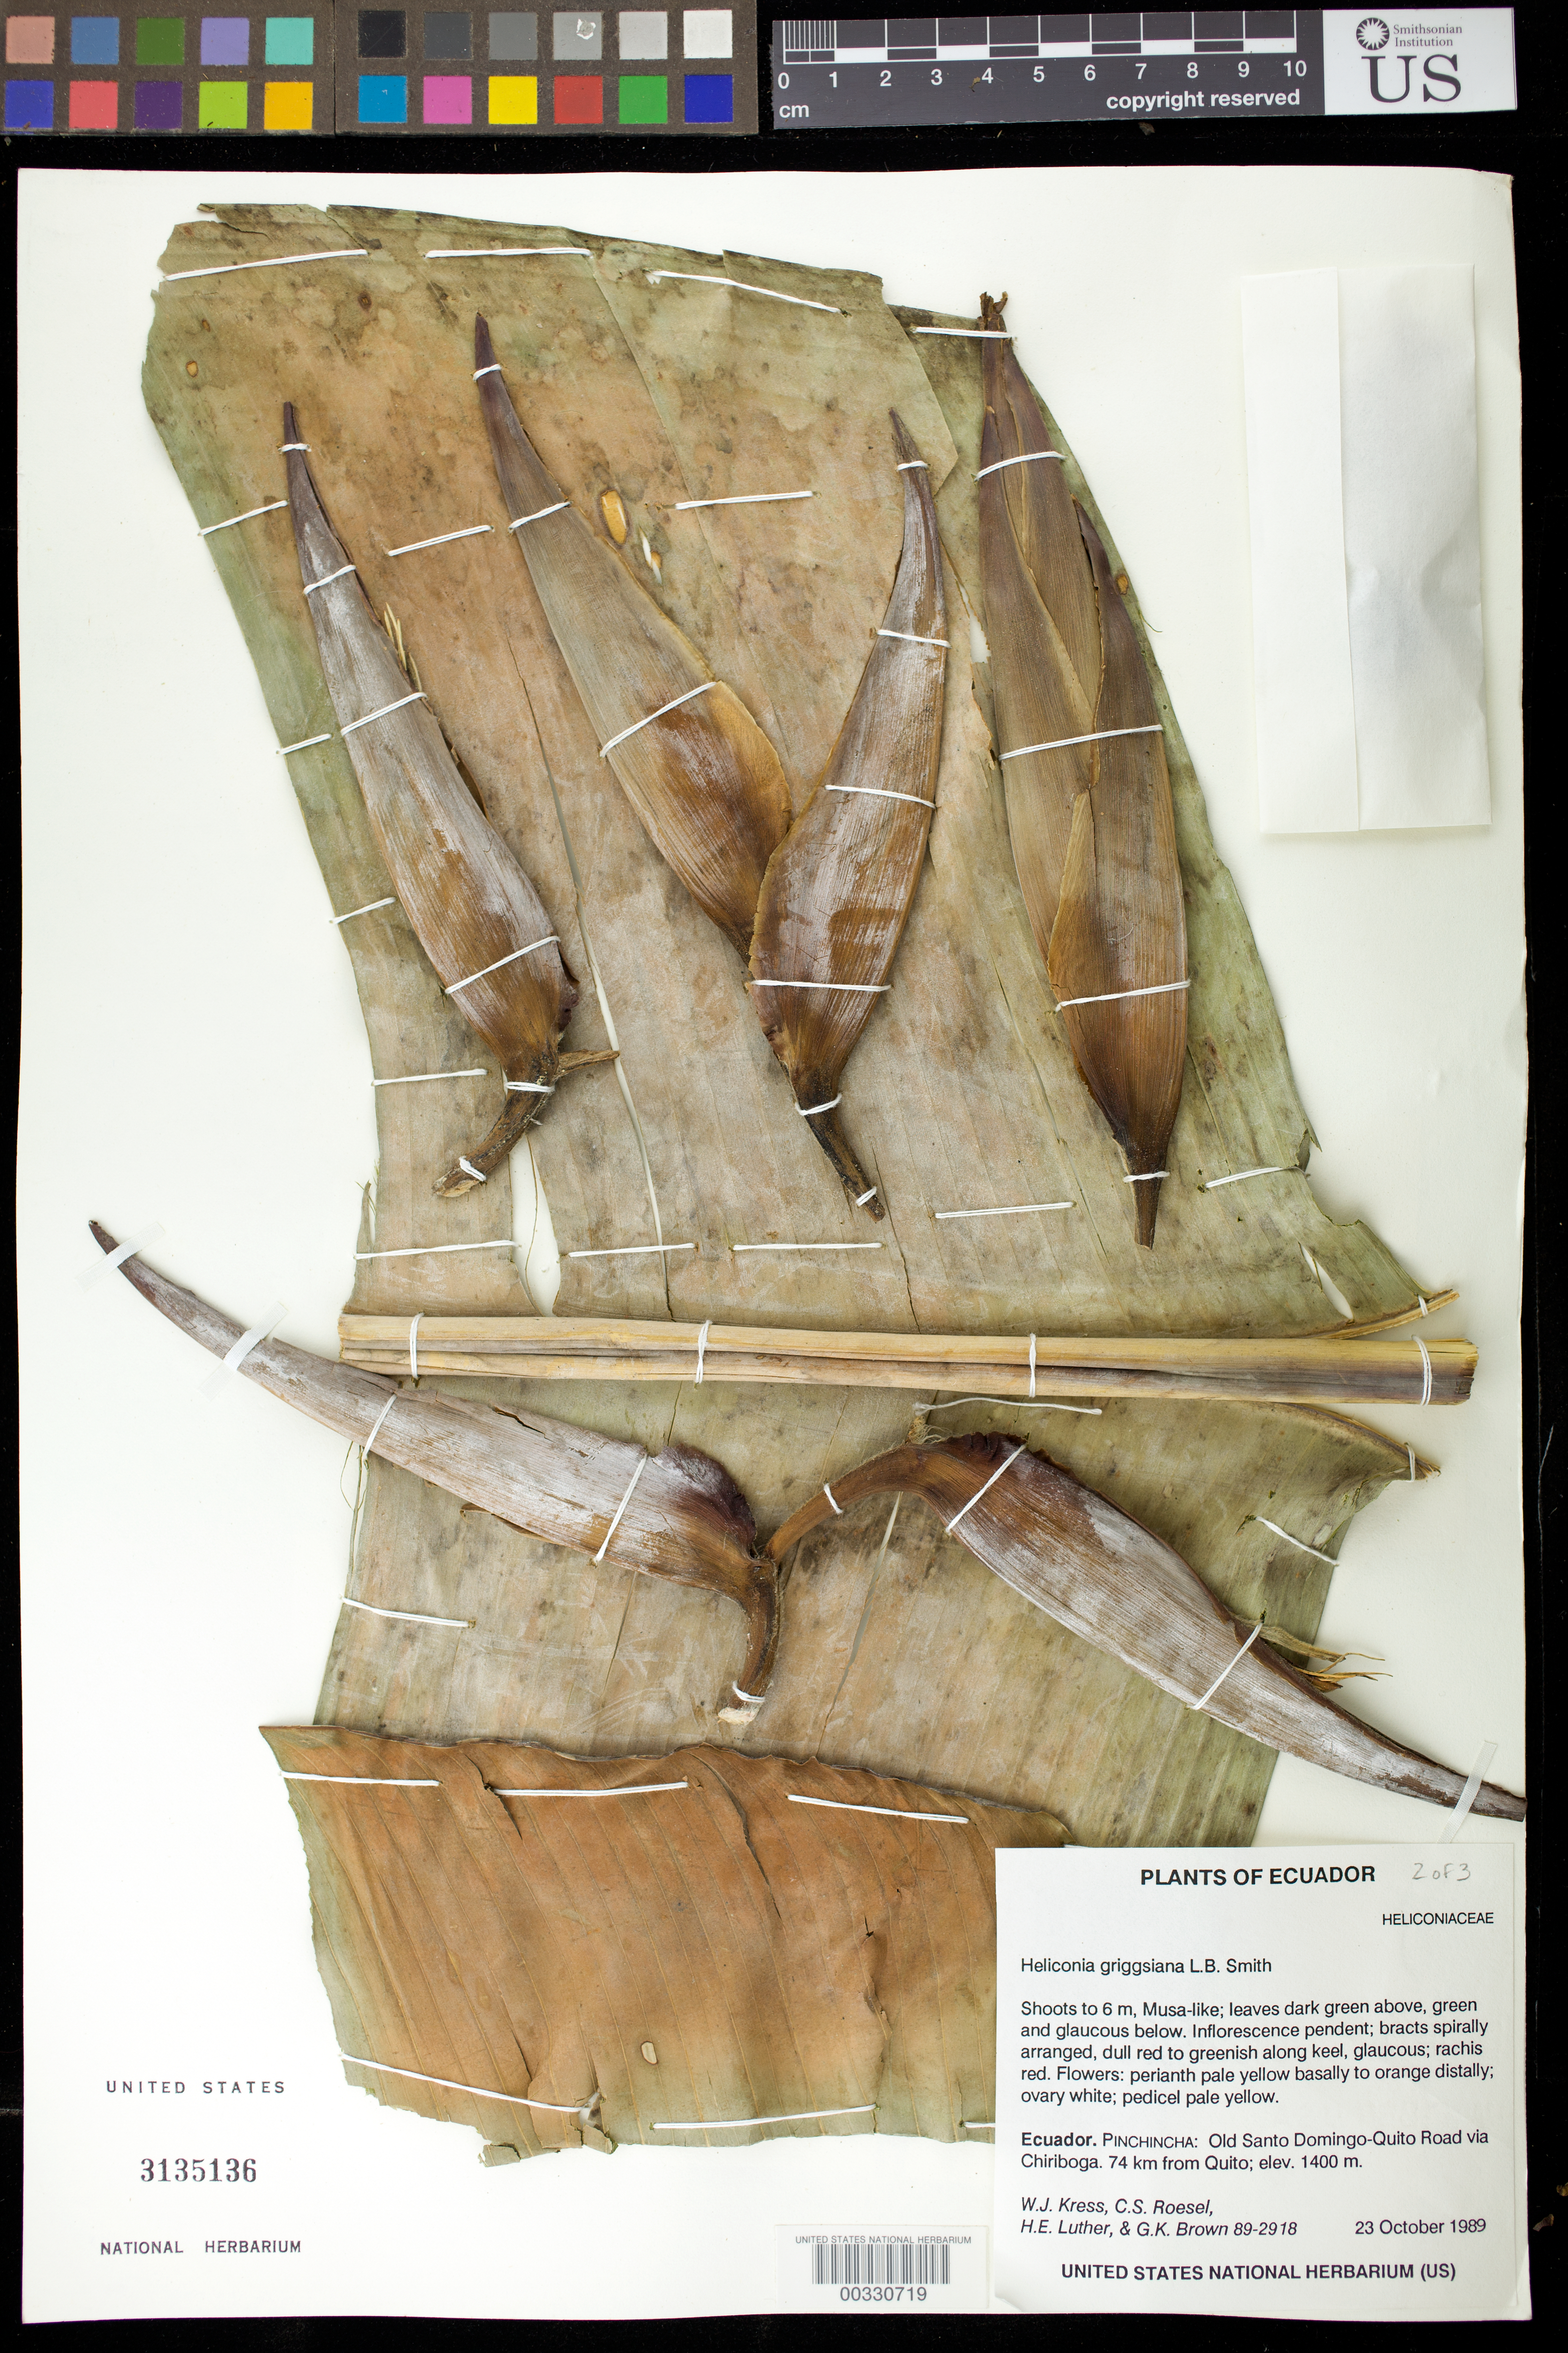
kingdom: Plantae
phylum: Tracheophyta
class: Liliopsida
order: Zingiberales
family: Heliconiaceae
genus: Heliconia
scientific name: Heliconia griggsiana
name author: L.B. Sm.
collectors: W. J. Kress, C. S. Roesel, Harry E. Luther & G. K. Brown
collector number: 89-2918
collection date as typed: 23 Oct 1989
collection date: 1989-10-23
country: Ecuador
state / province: Pichincha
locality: Old Santo Domingo-quito road via chiriboga, 74 km from quito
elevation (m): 1400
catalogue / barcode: US 3135136